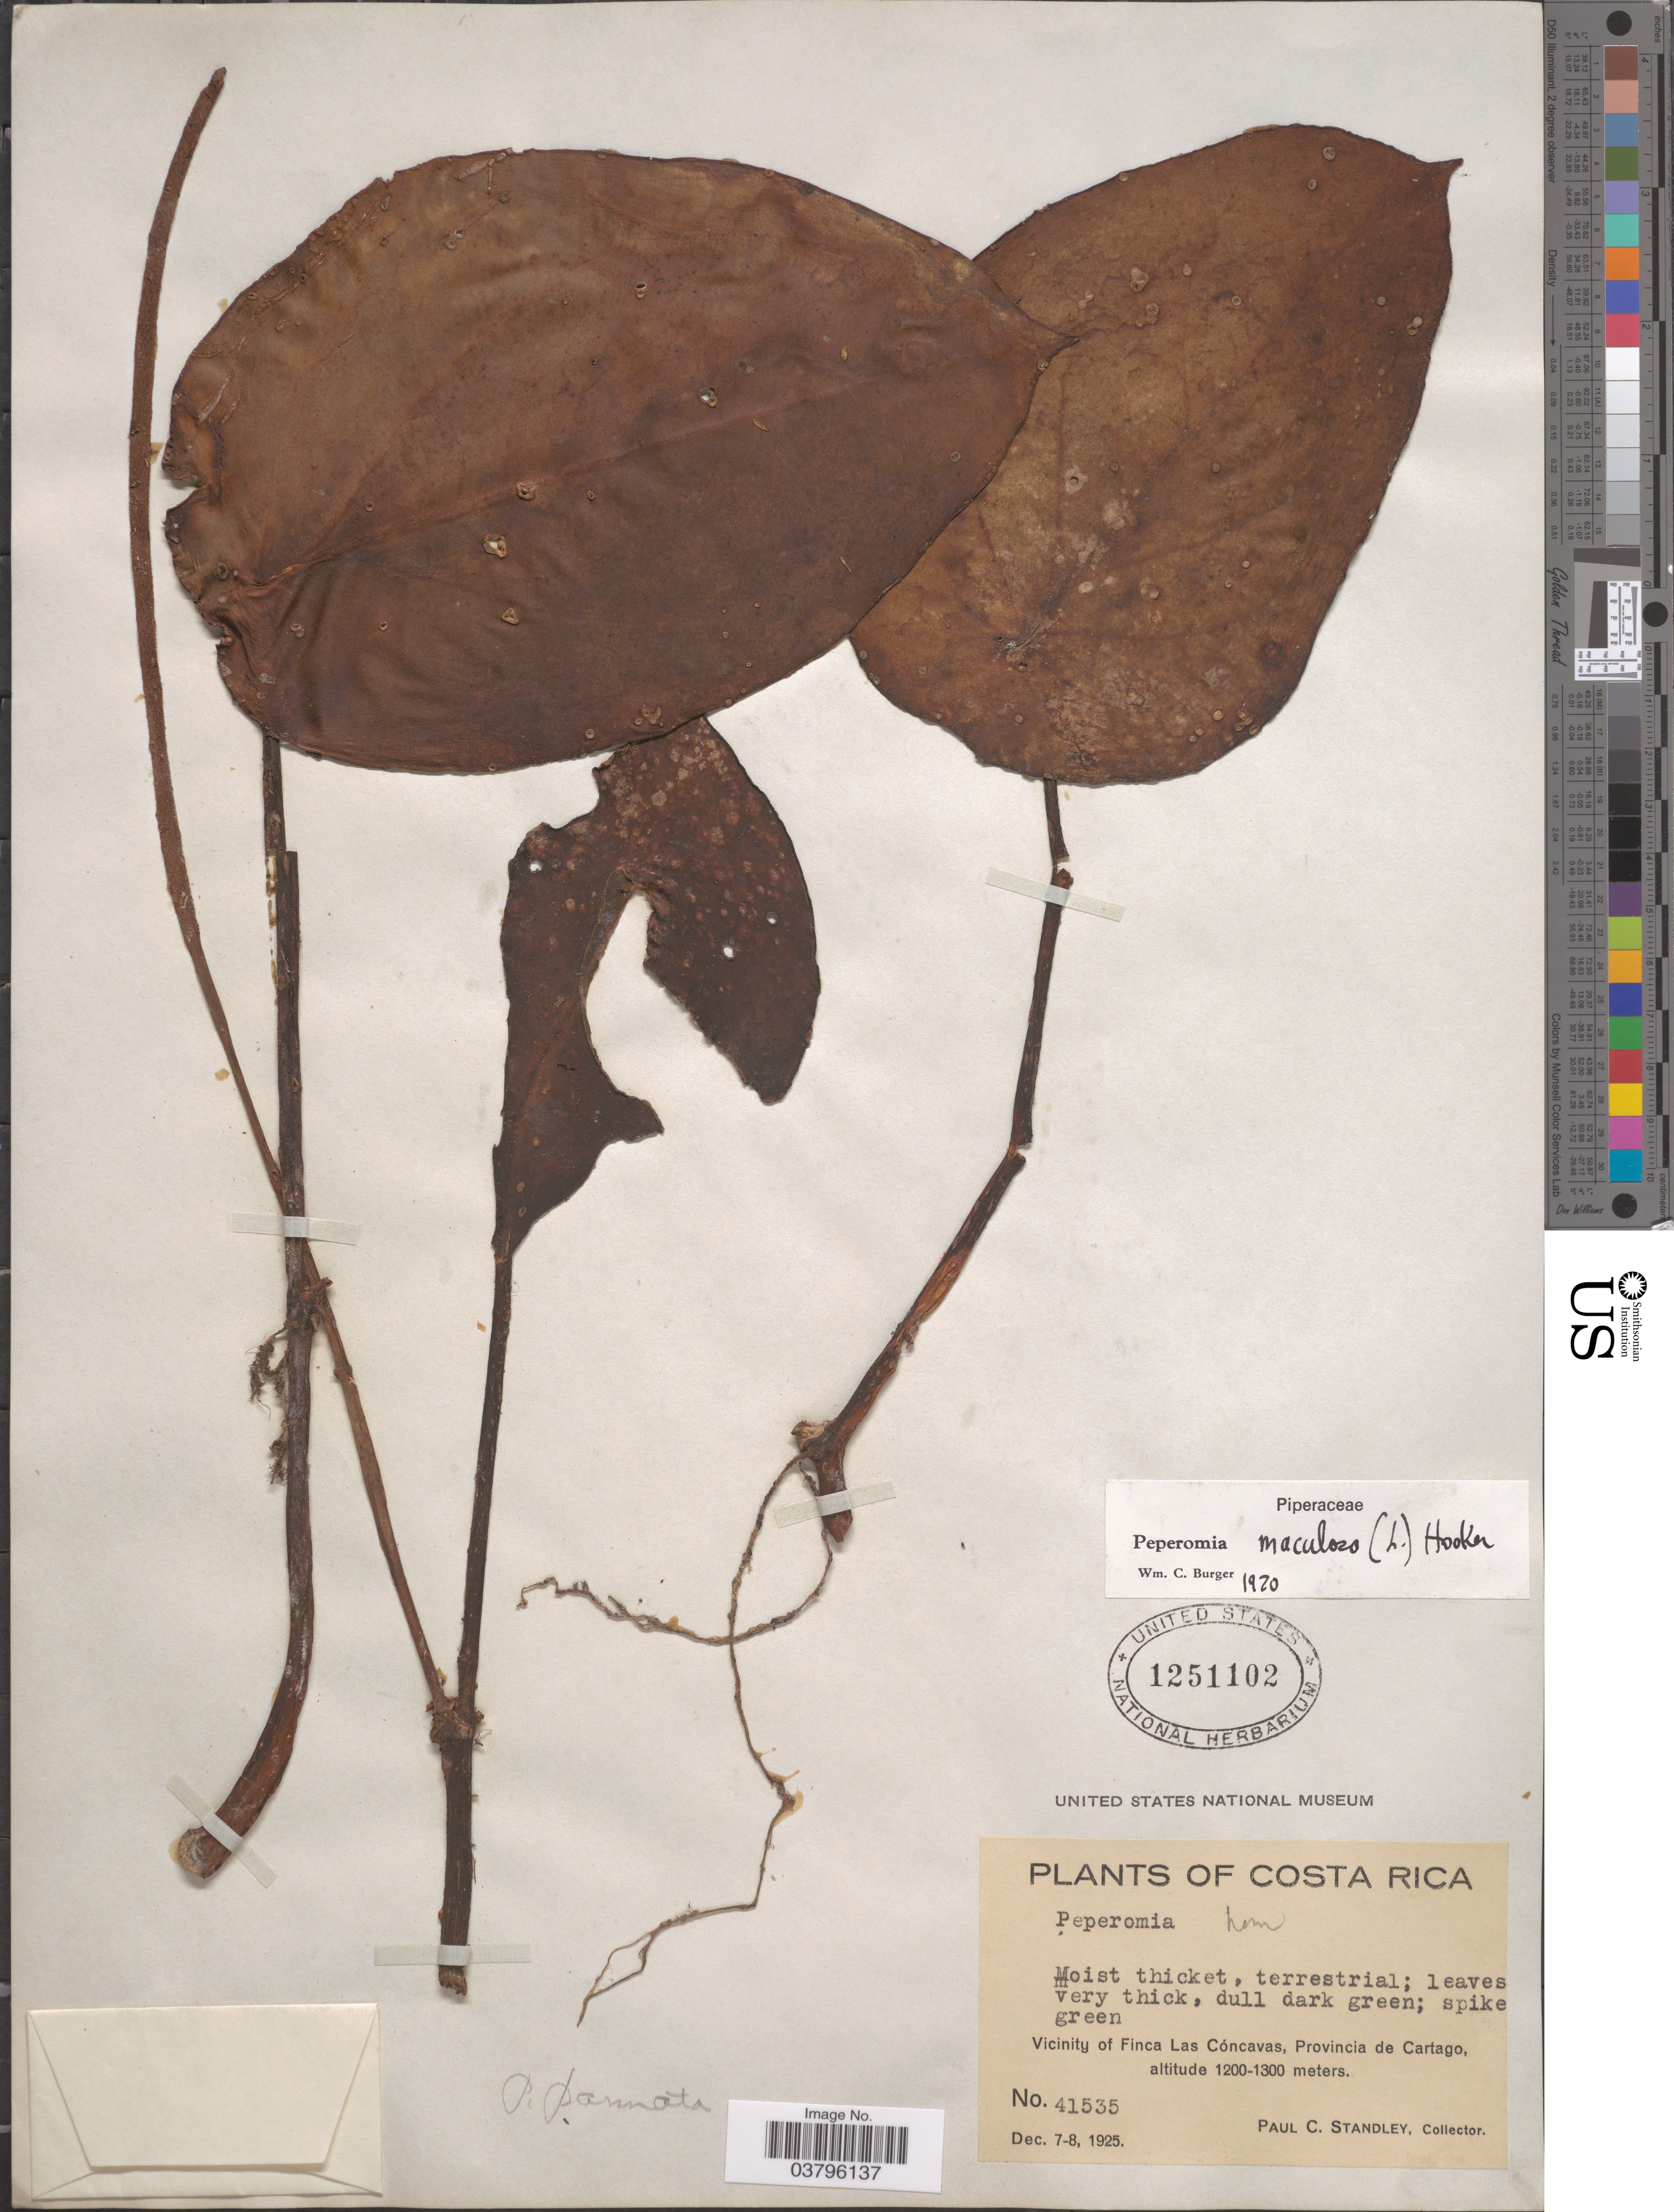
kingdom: Plantae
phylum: Tracheophyta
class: Magnoliopsida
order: Piperales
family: Piperaceae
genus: Peperomia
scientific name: Peperomia maculosa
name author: (L.) Hook.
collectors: P. C. Standley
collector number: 41535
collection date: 1925-12-07/1925-12-08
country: Costa Rica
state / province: Cartago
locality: Vicinity of Finca Las Cóncavas.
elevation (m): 1200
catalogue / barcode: US 1251102